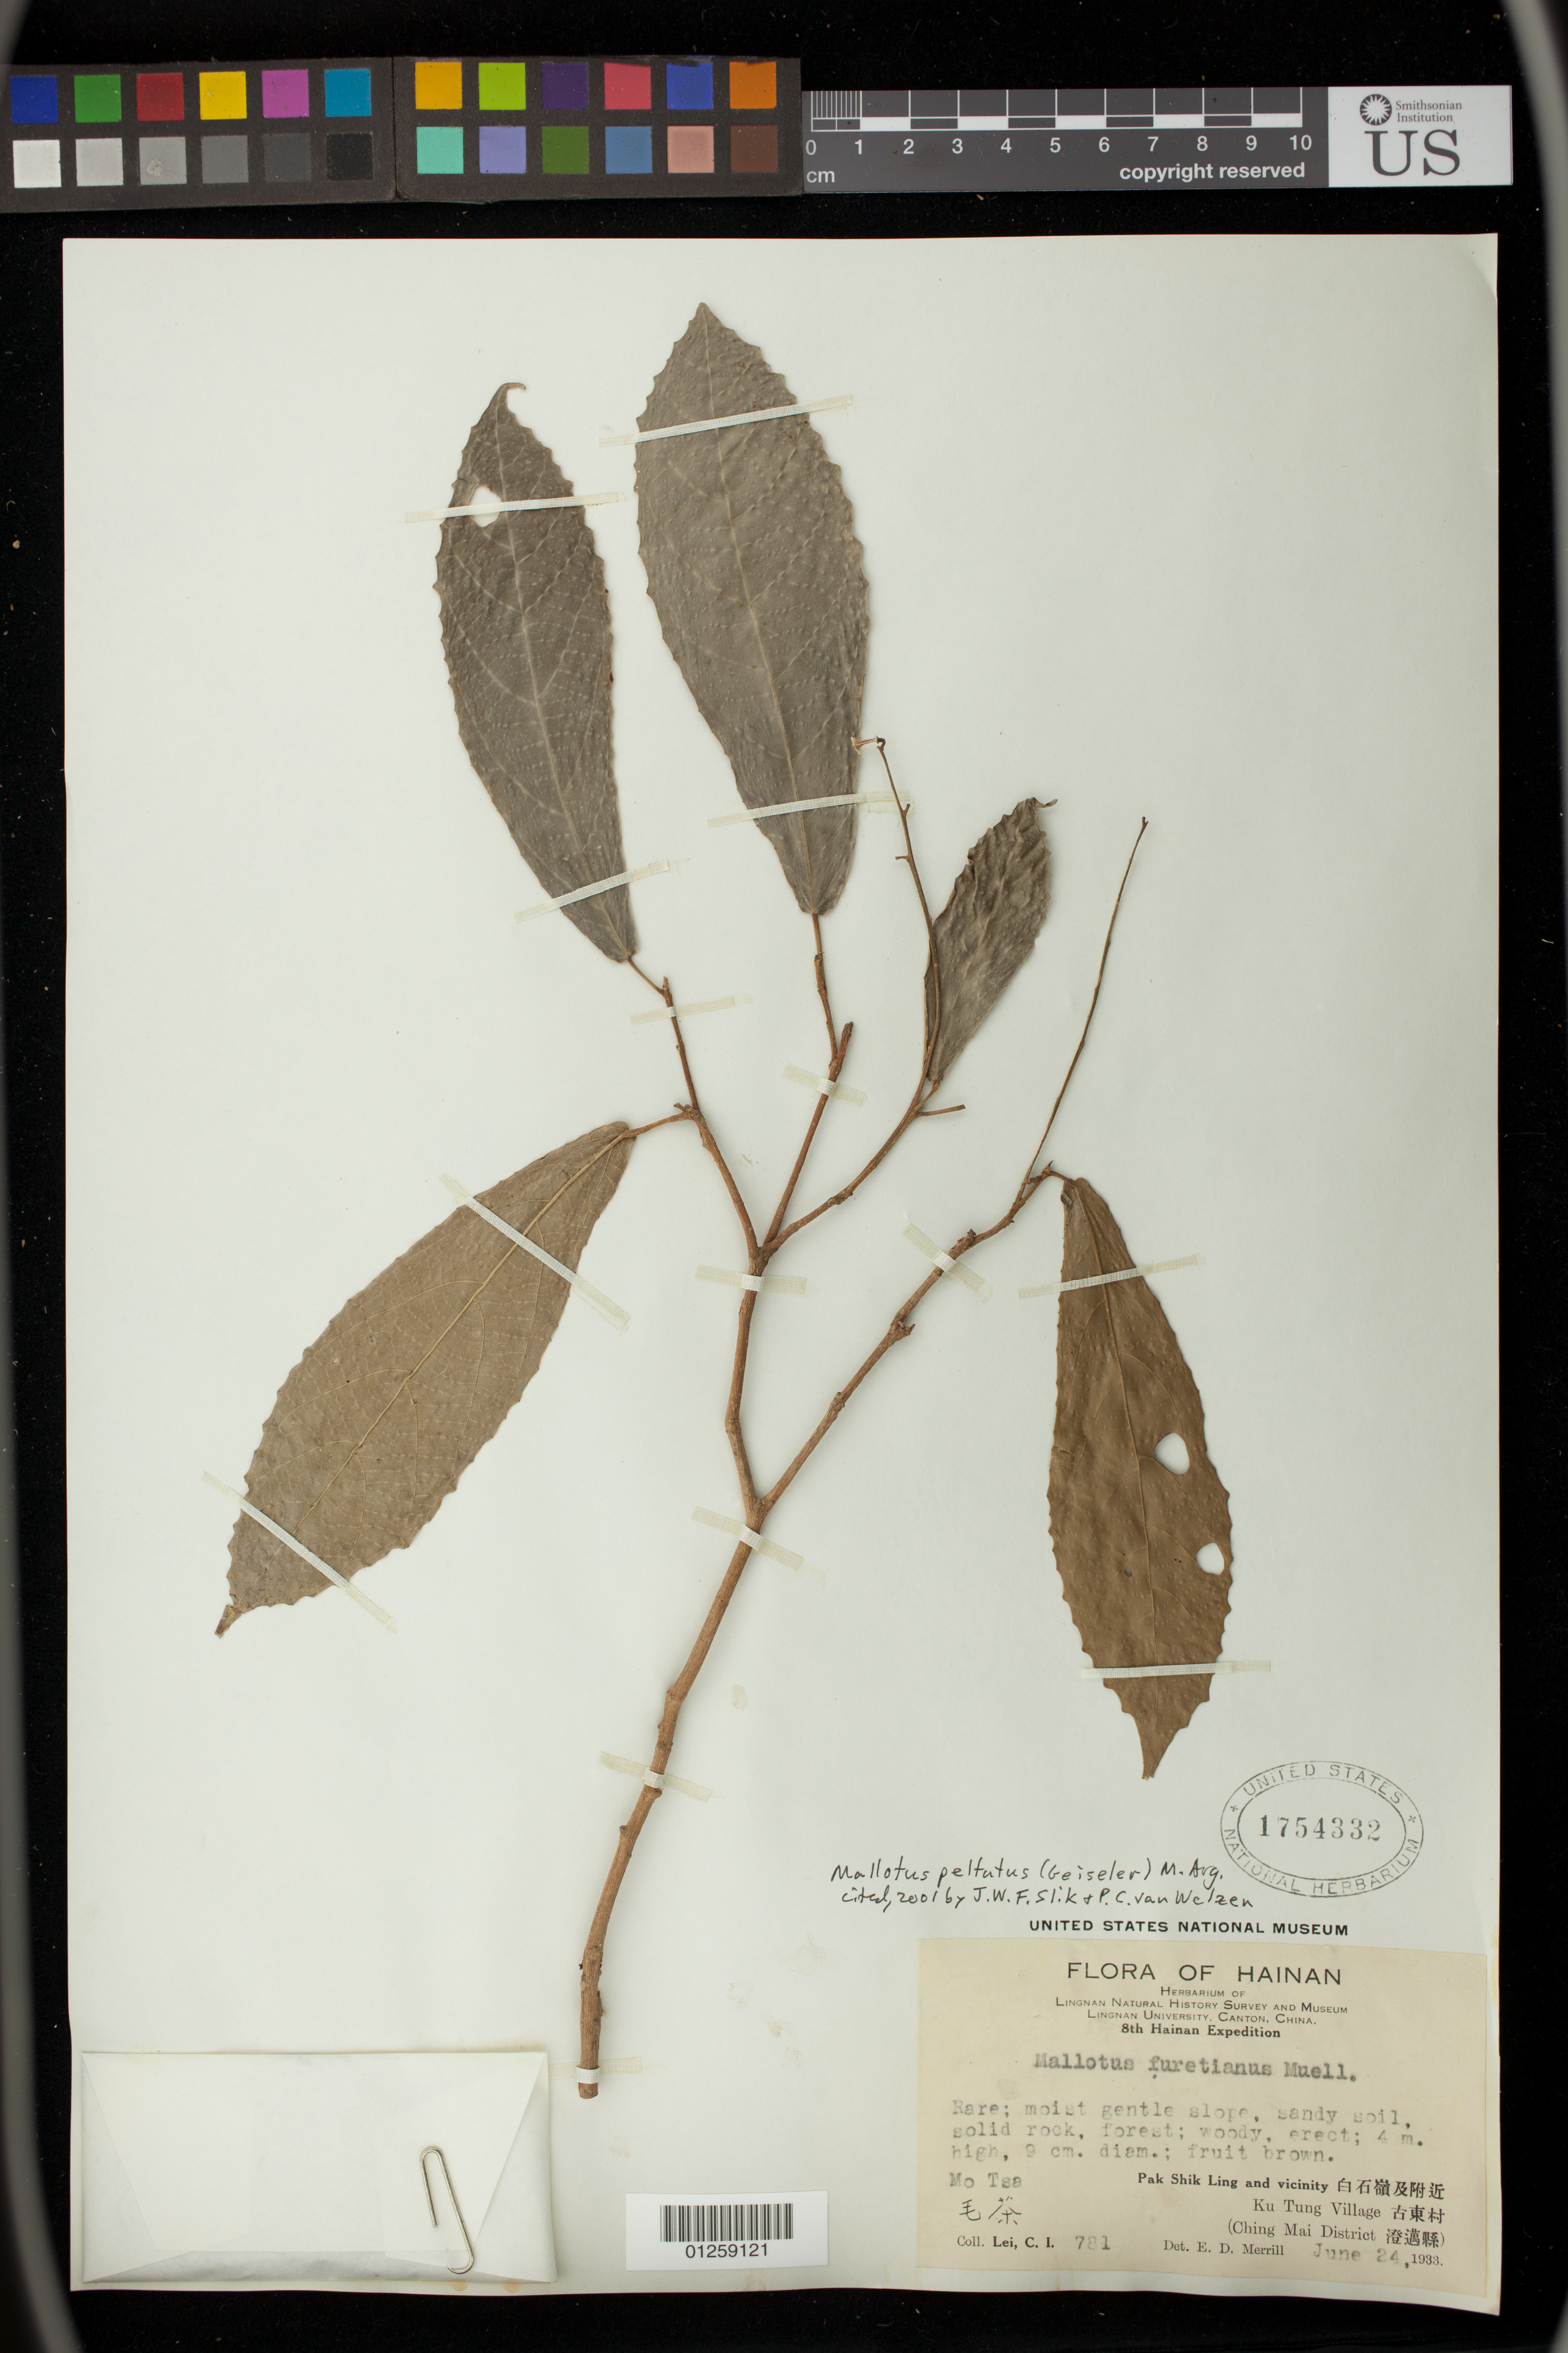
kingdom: Plantae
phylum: Tracheophyta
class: Magnoliopsida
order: Malpighiales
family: Euphorbiaceae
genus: Mallotus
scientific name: Mallotus peltatus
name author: (Geiseler) Müll. Arg.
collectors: C. I. Lei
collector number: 781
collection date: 1933-06-24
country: China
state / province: Hainan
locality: Pak Shik Ling and vicinity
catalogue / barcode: US 1754332